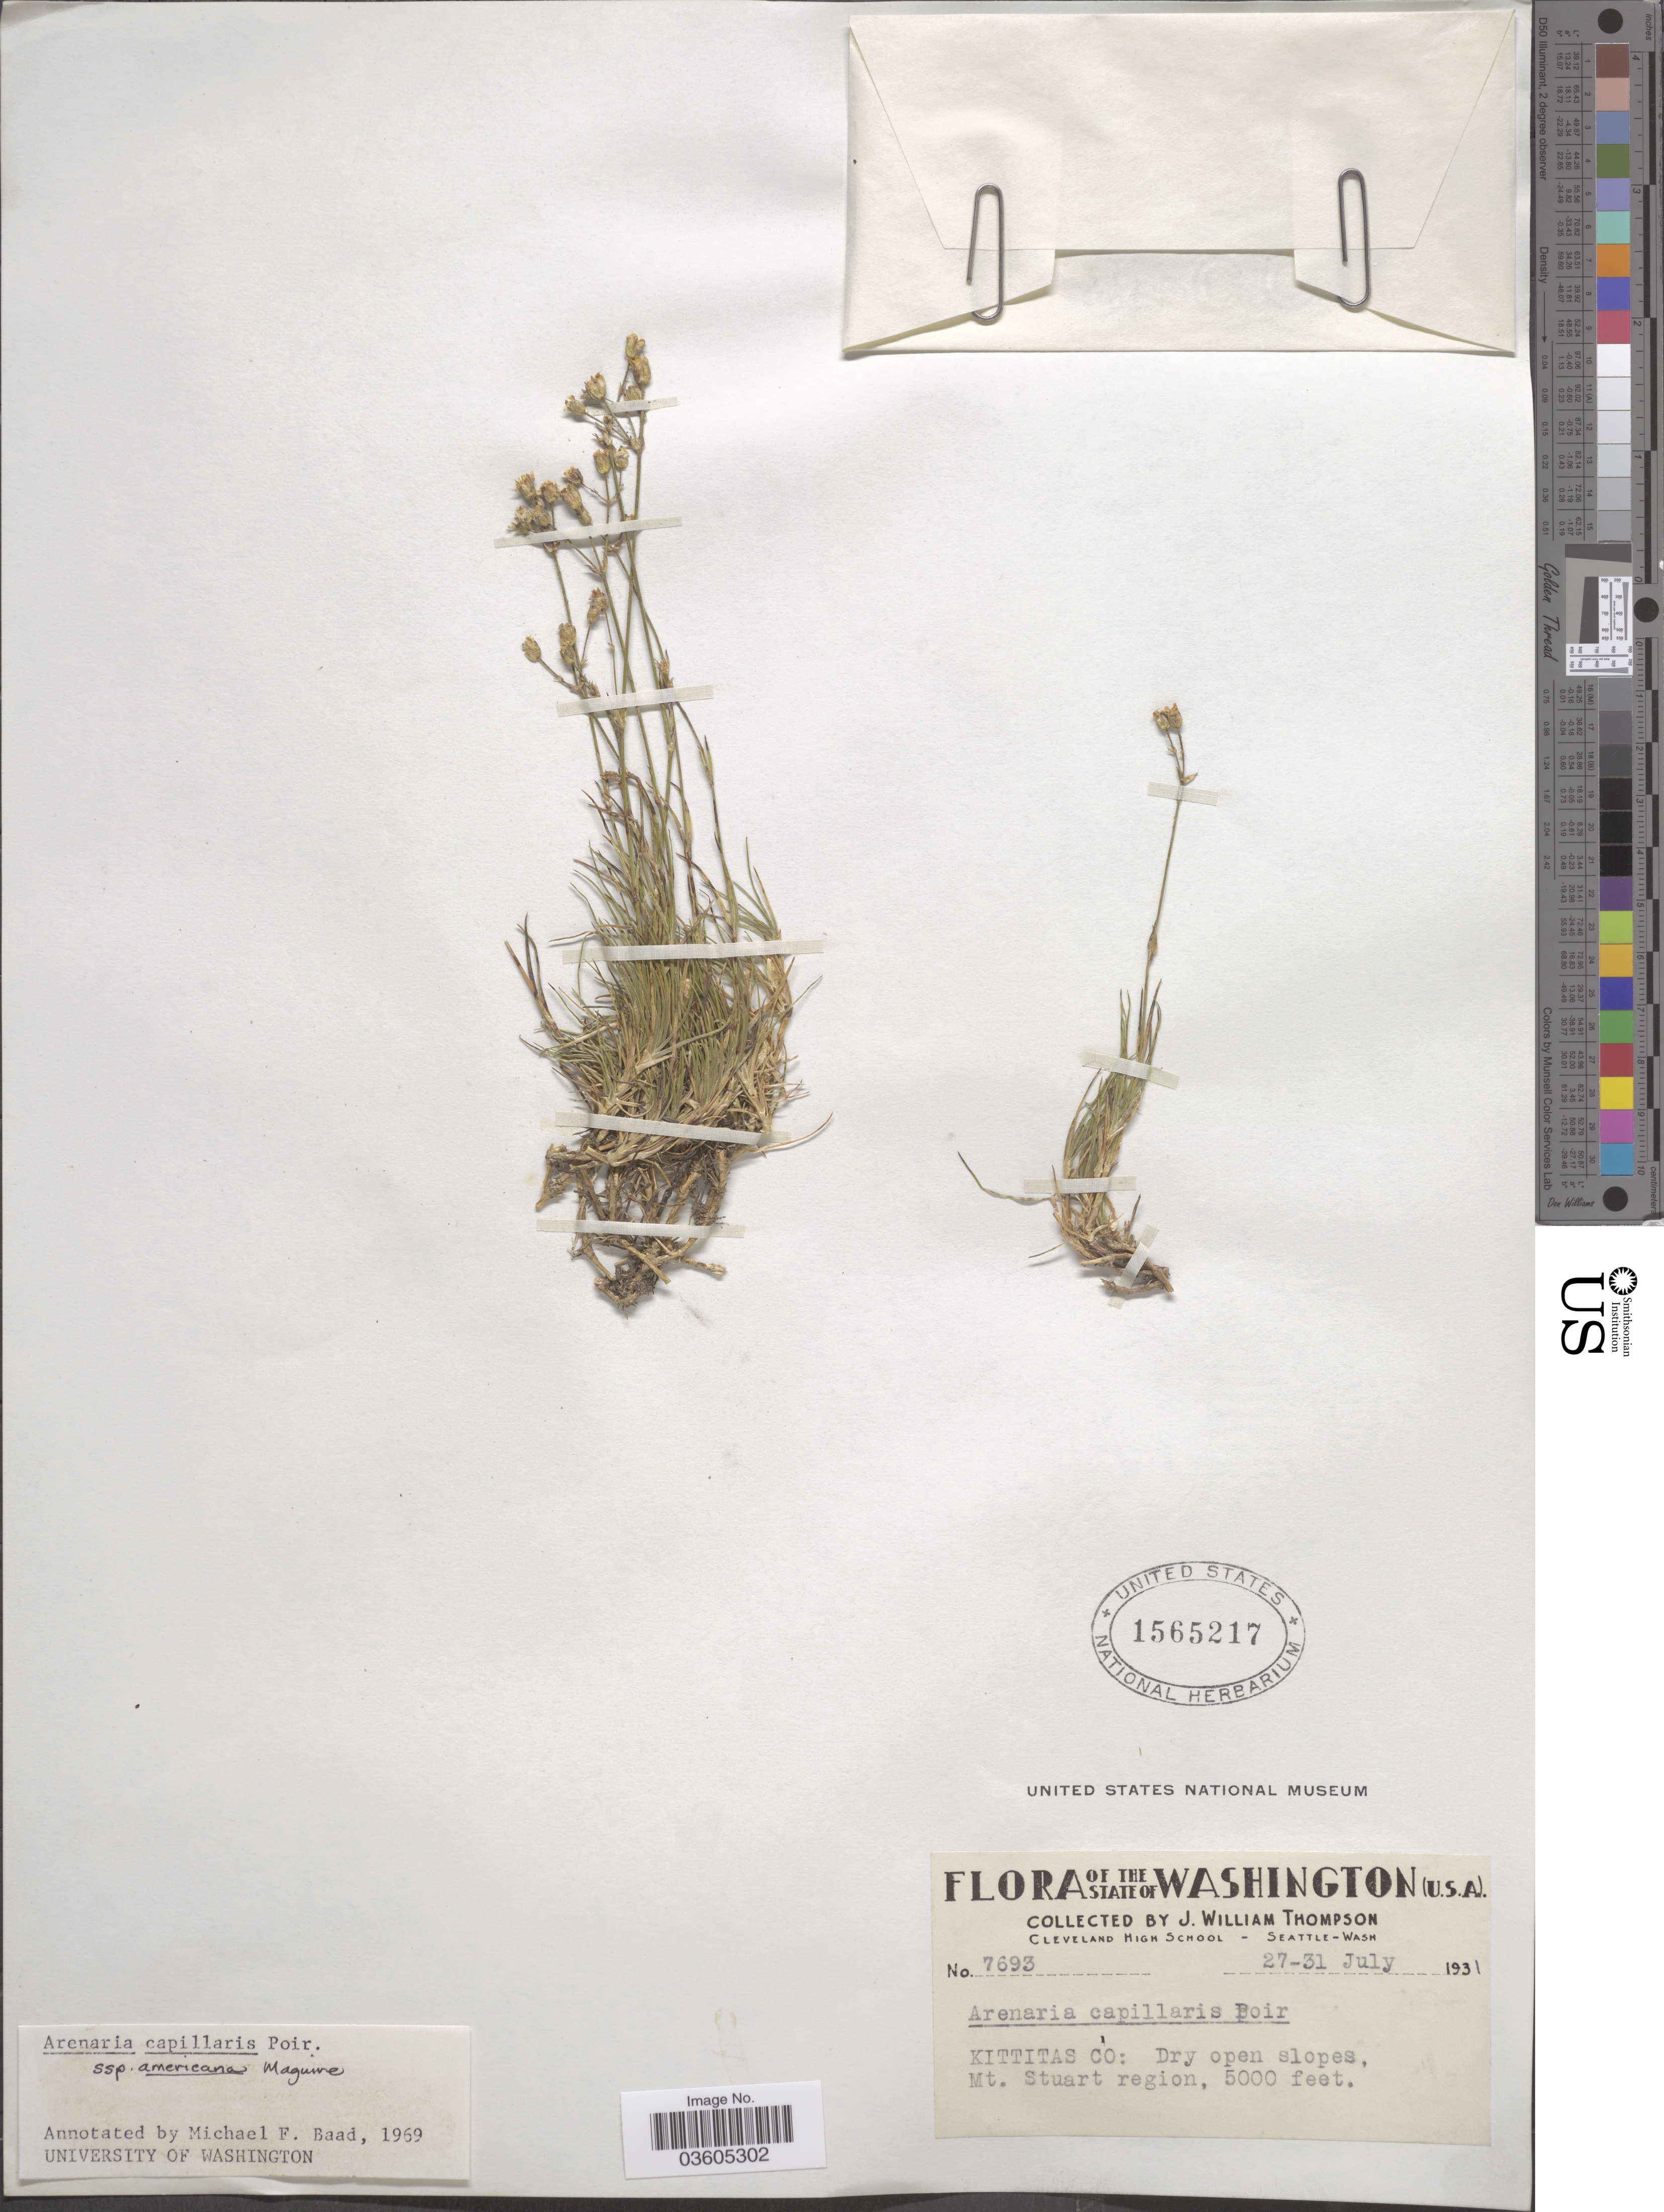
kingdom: Plantae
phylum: Tracheophyta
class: Magnoliopsida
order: Caryophyllales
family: Caryophyllaceae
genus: Eremogone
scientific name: Eremogone capillaris var. americana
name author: (Maguire) R.L. Hartm. & Rabeler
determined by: U.S. National Herbarium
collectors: J. W. Thompson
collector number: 7693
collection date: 1931-07-27/1931-07-31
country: United States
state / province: Washington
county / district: Kittitas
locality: Kittitas Co: Mt. Stuart region.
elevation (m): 1524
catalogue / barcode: US 1565217